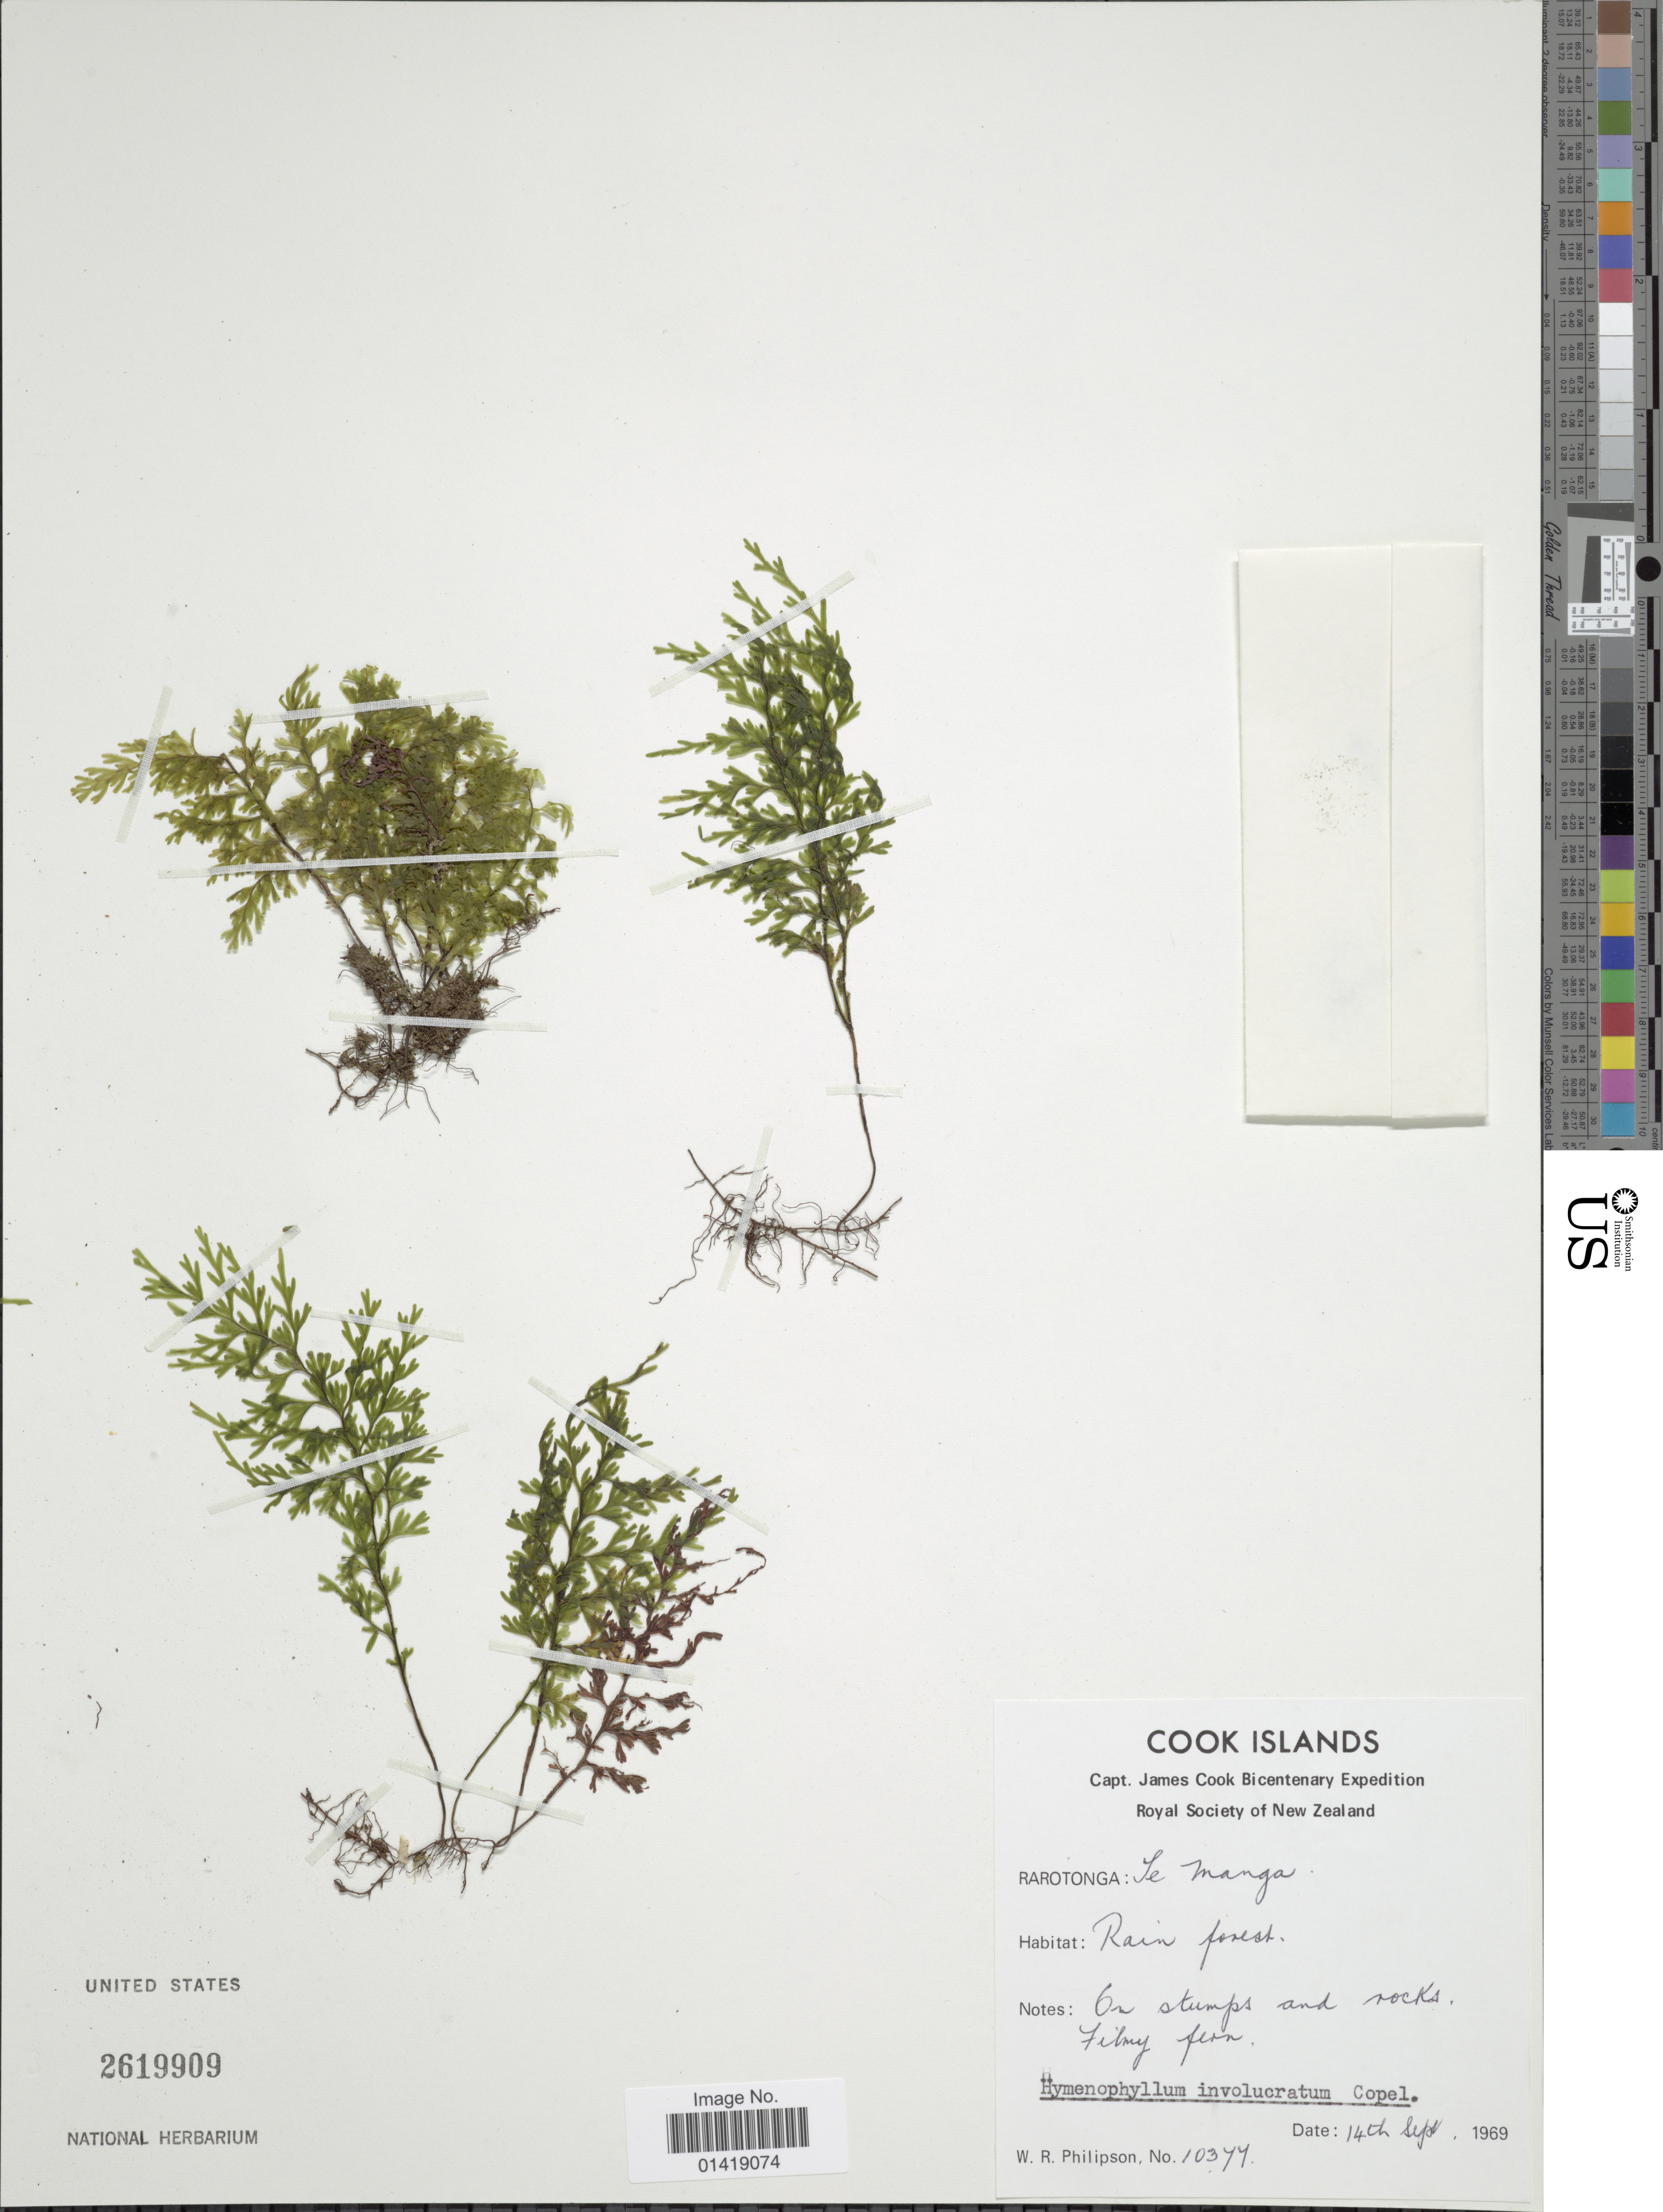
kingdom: Plantae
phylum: Tracheophyta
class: Polypodiopsida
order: Hymenophyllales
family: Hymenophyllaceae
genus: Hymenophyllum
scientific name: Hymenophyllum involucratum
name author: Copel.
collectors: W. R. Philipson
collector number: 10377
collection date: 1969-09-14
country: Cook Islands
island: Rarotonga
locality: Royal Society of New Zealand, Rarotonga Le Manga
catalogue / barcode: US 2619909